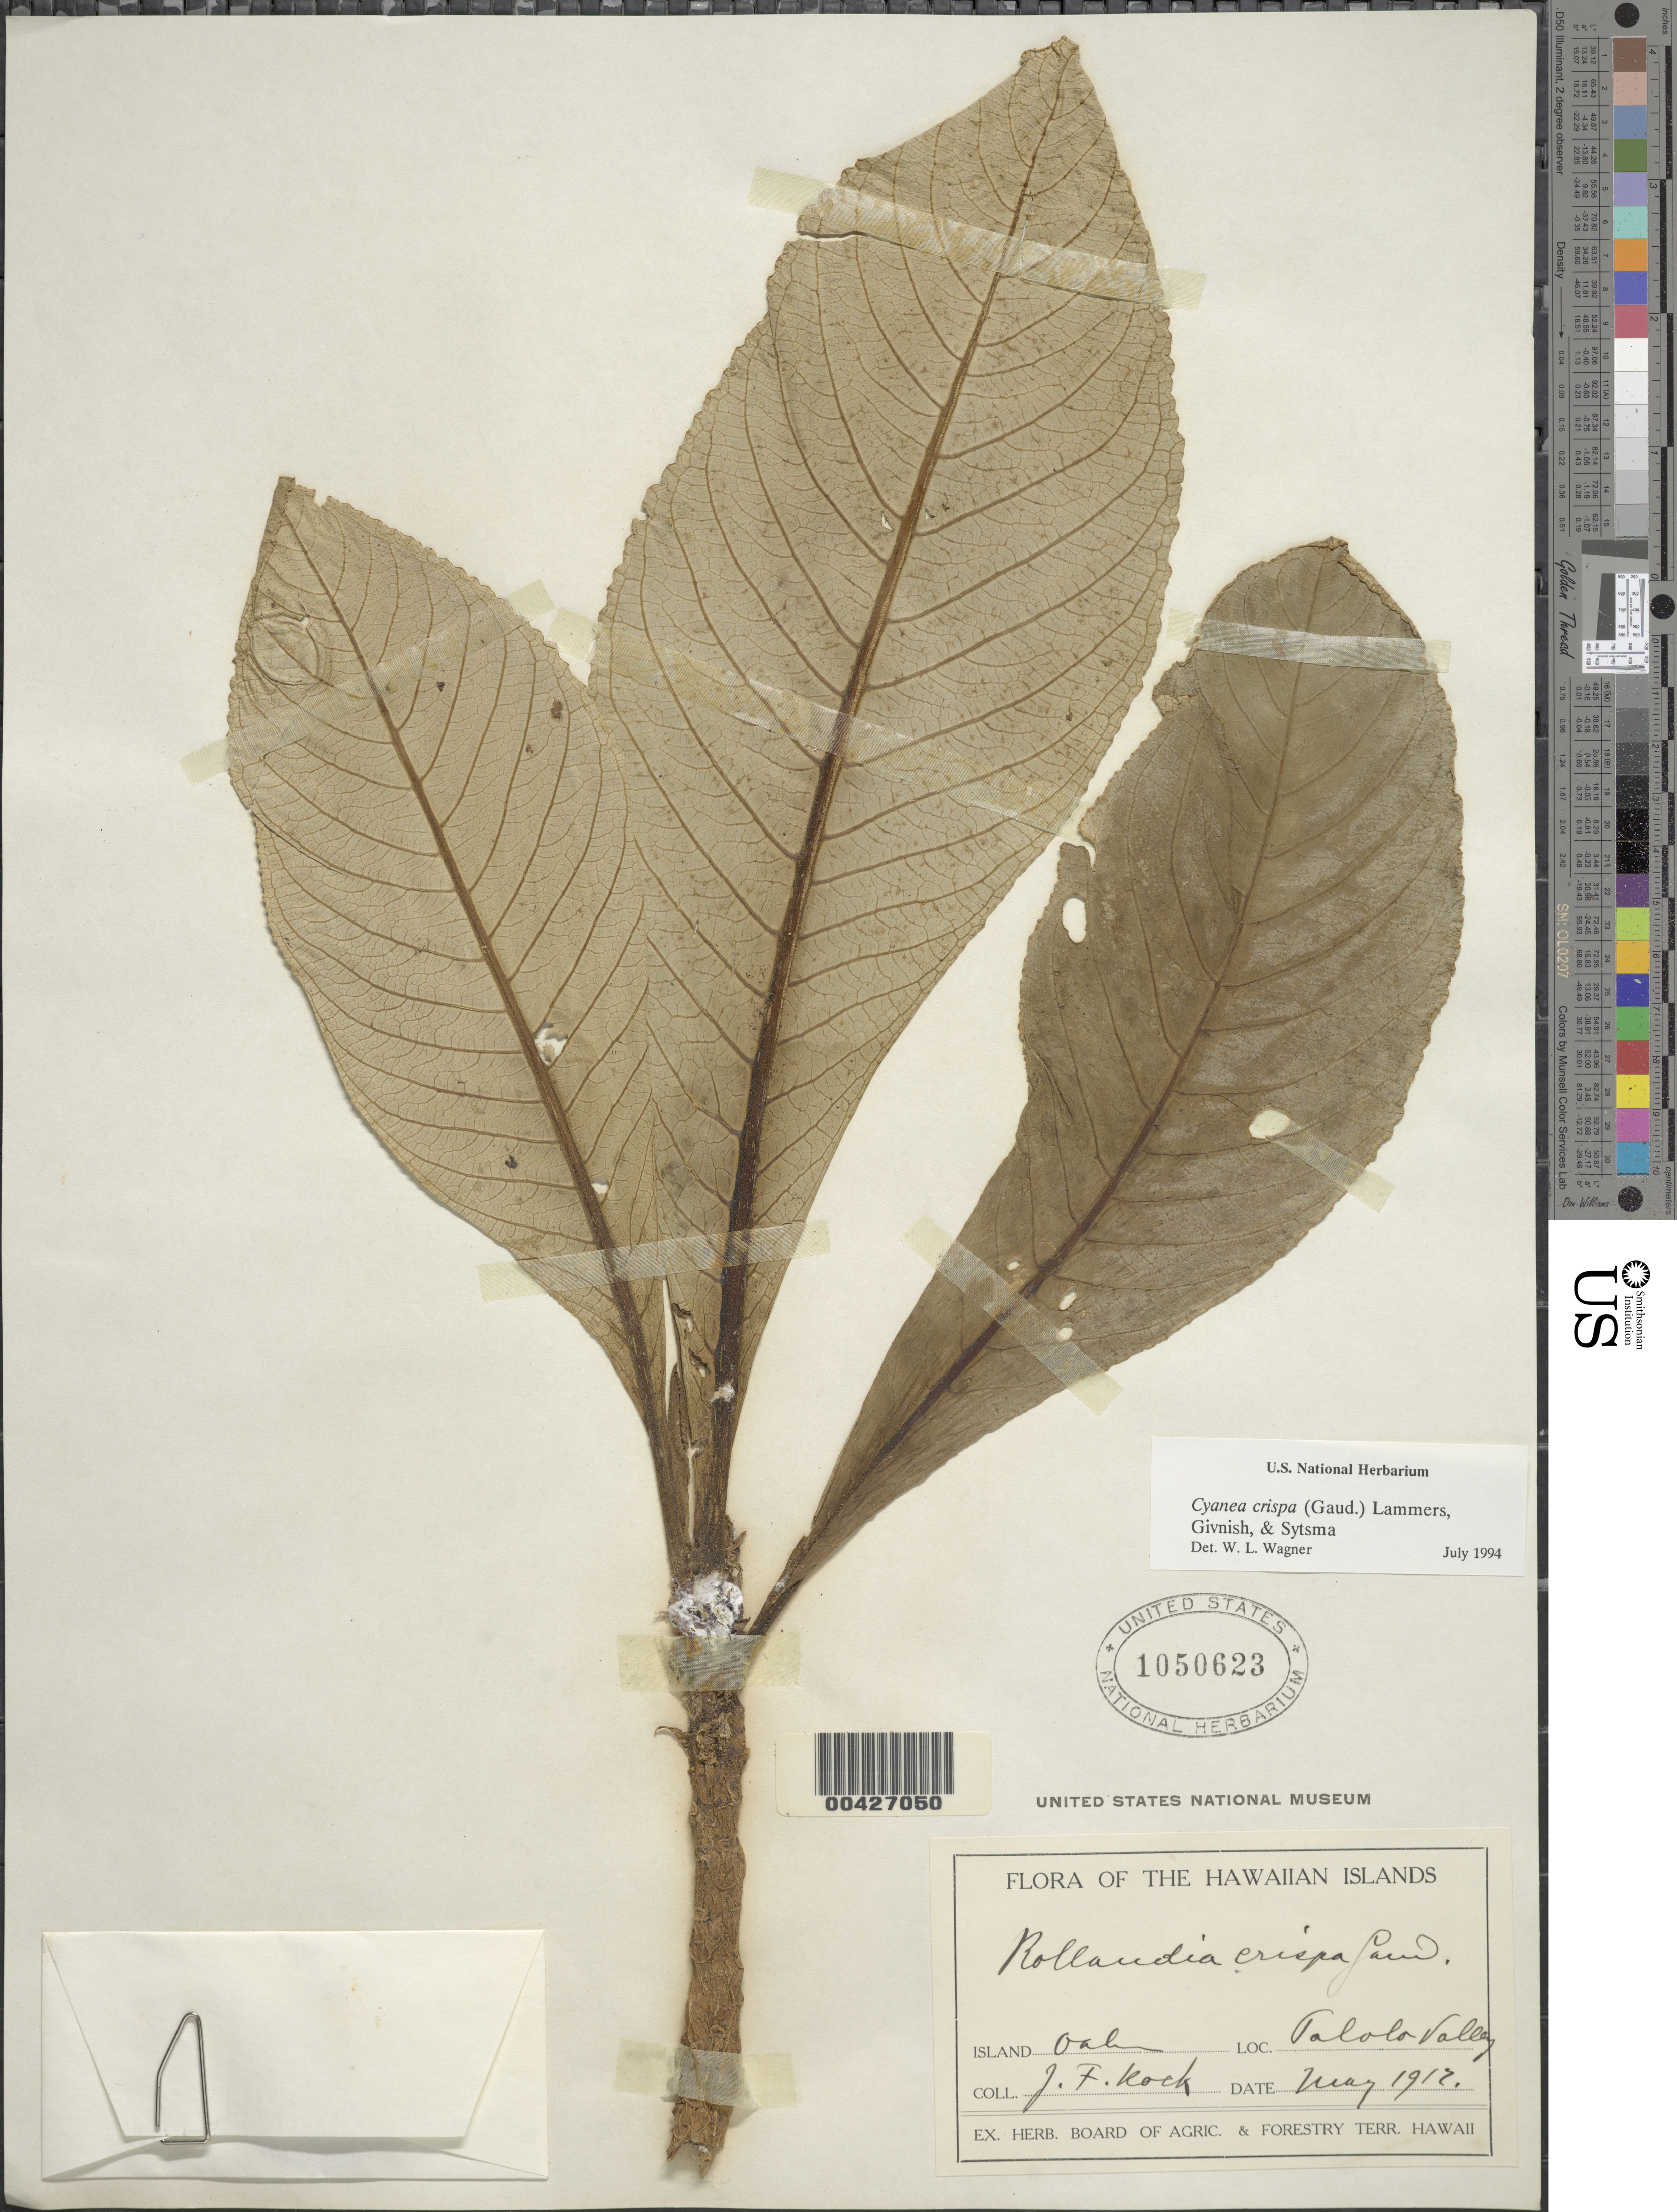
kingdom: Plantae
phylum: Tracheophyta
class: Magnoliopsida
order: Asterales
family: Campanulaceae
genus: Cyanea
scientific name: Cyanea crispa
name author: (Gaudich.) Lammers et al.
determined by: Wagner, W. L., (BOT), Smithsonian Institution - National Museum of Natural History (UNITED STATES)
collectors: J. F. Rock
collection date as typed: May 1912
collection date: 1912-05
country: United States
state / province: Hawaii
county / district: Honolulu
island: Oahu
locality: Palolo Valley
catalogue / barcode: US 1050623